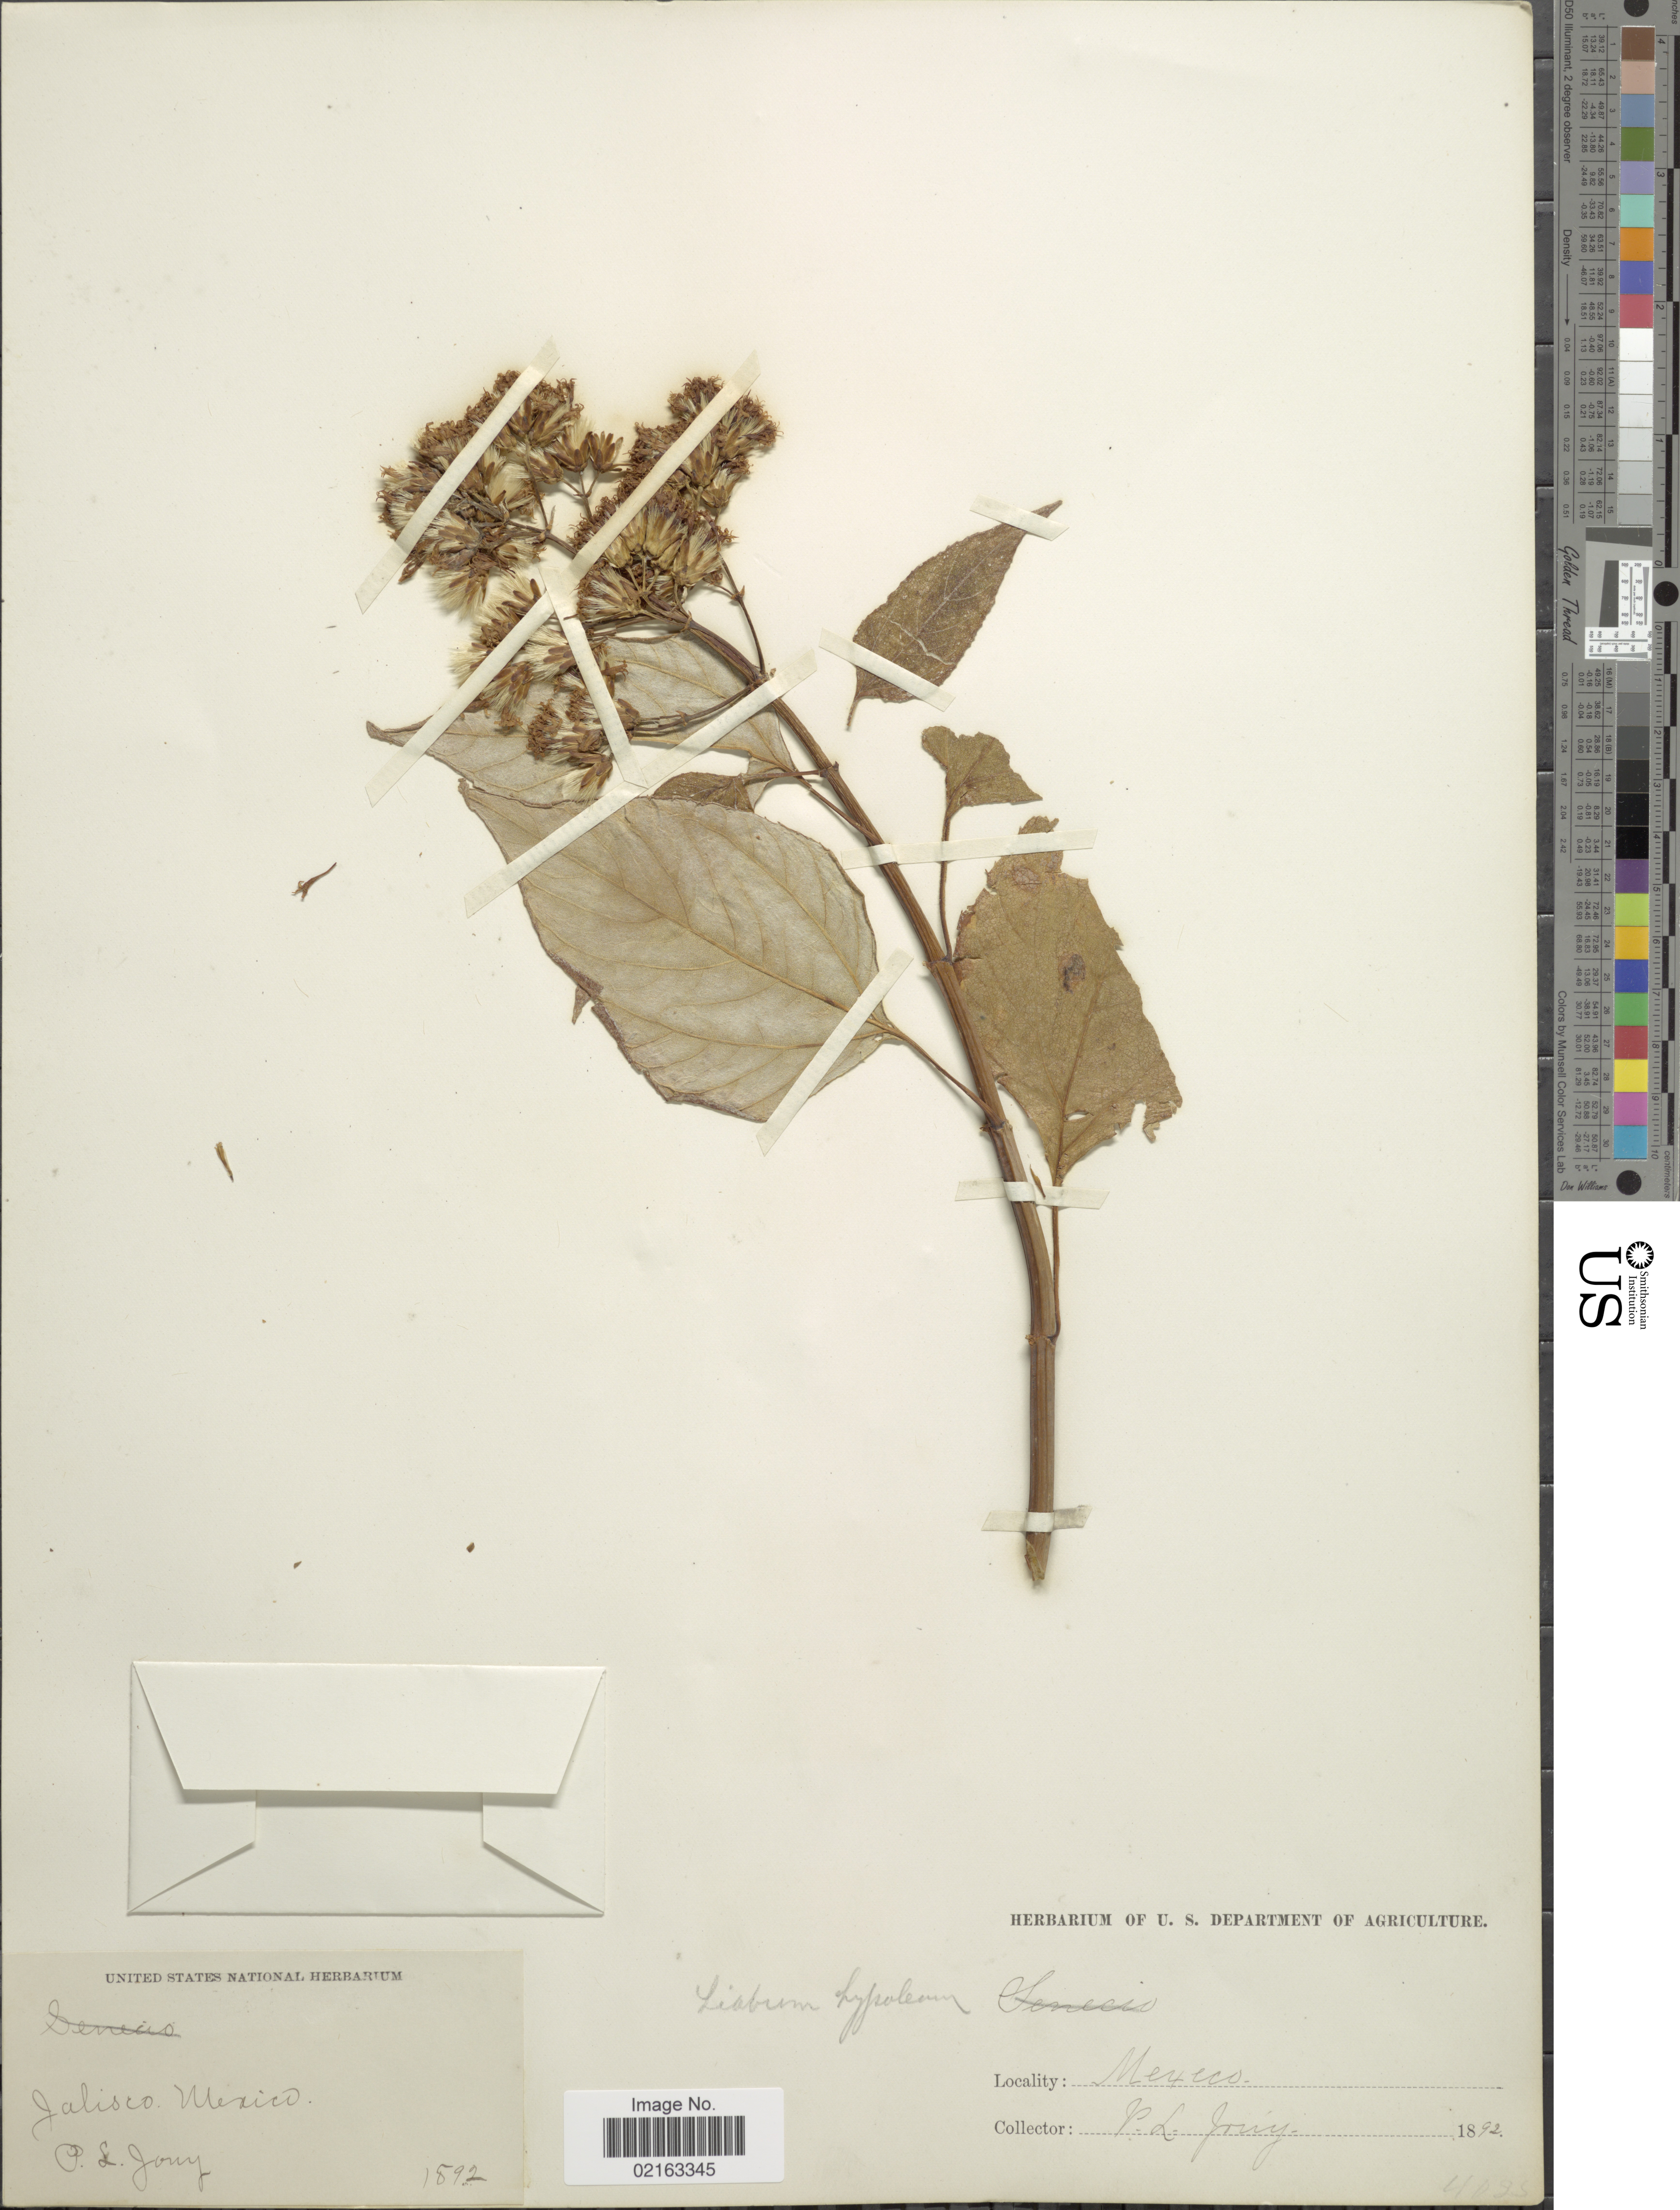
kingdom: Plantae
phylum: Tracheophyta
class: Magnoliopsida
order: Asterales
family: Asteraceae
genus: Sinclairia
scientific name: Sinclairia glabra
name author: (Hemsl.) Rydb.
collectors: P. Jony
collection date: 1892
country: Mexico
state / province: Jalisco